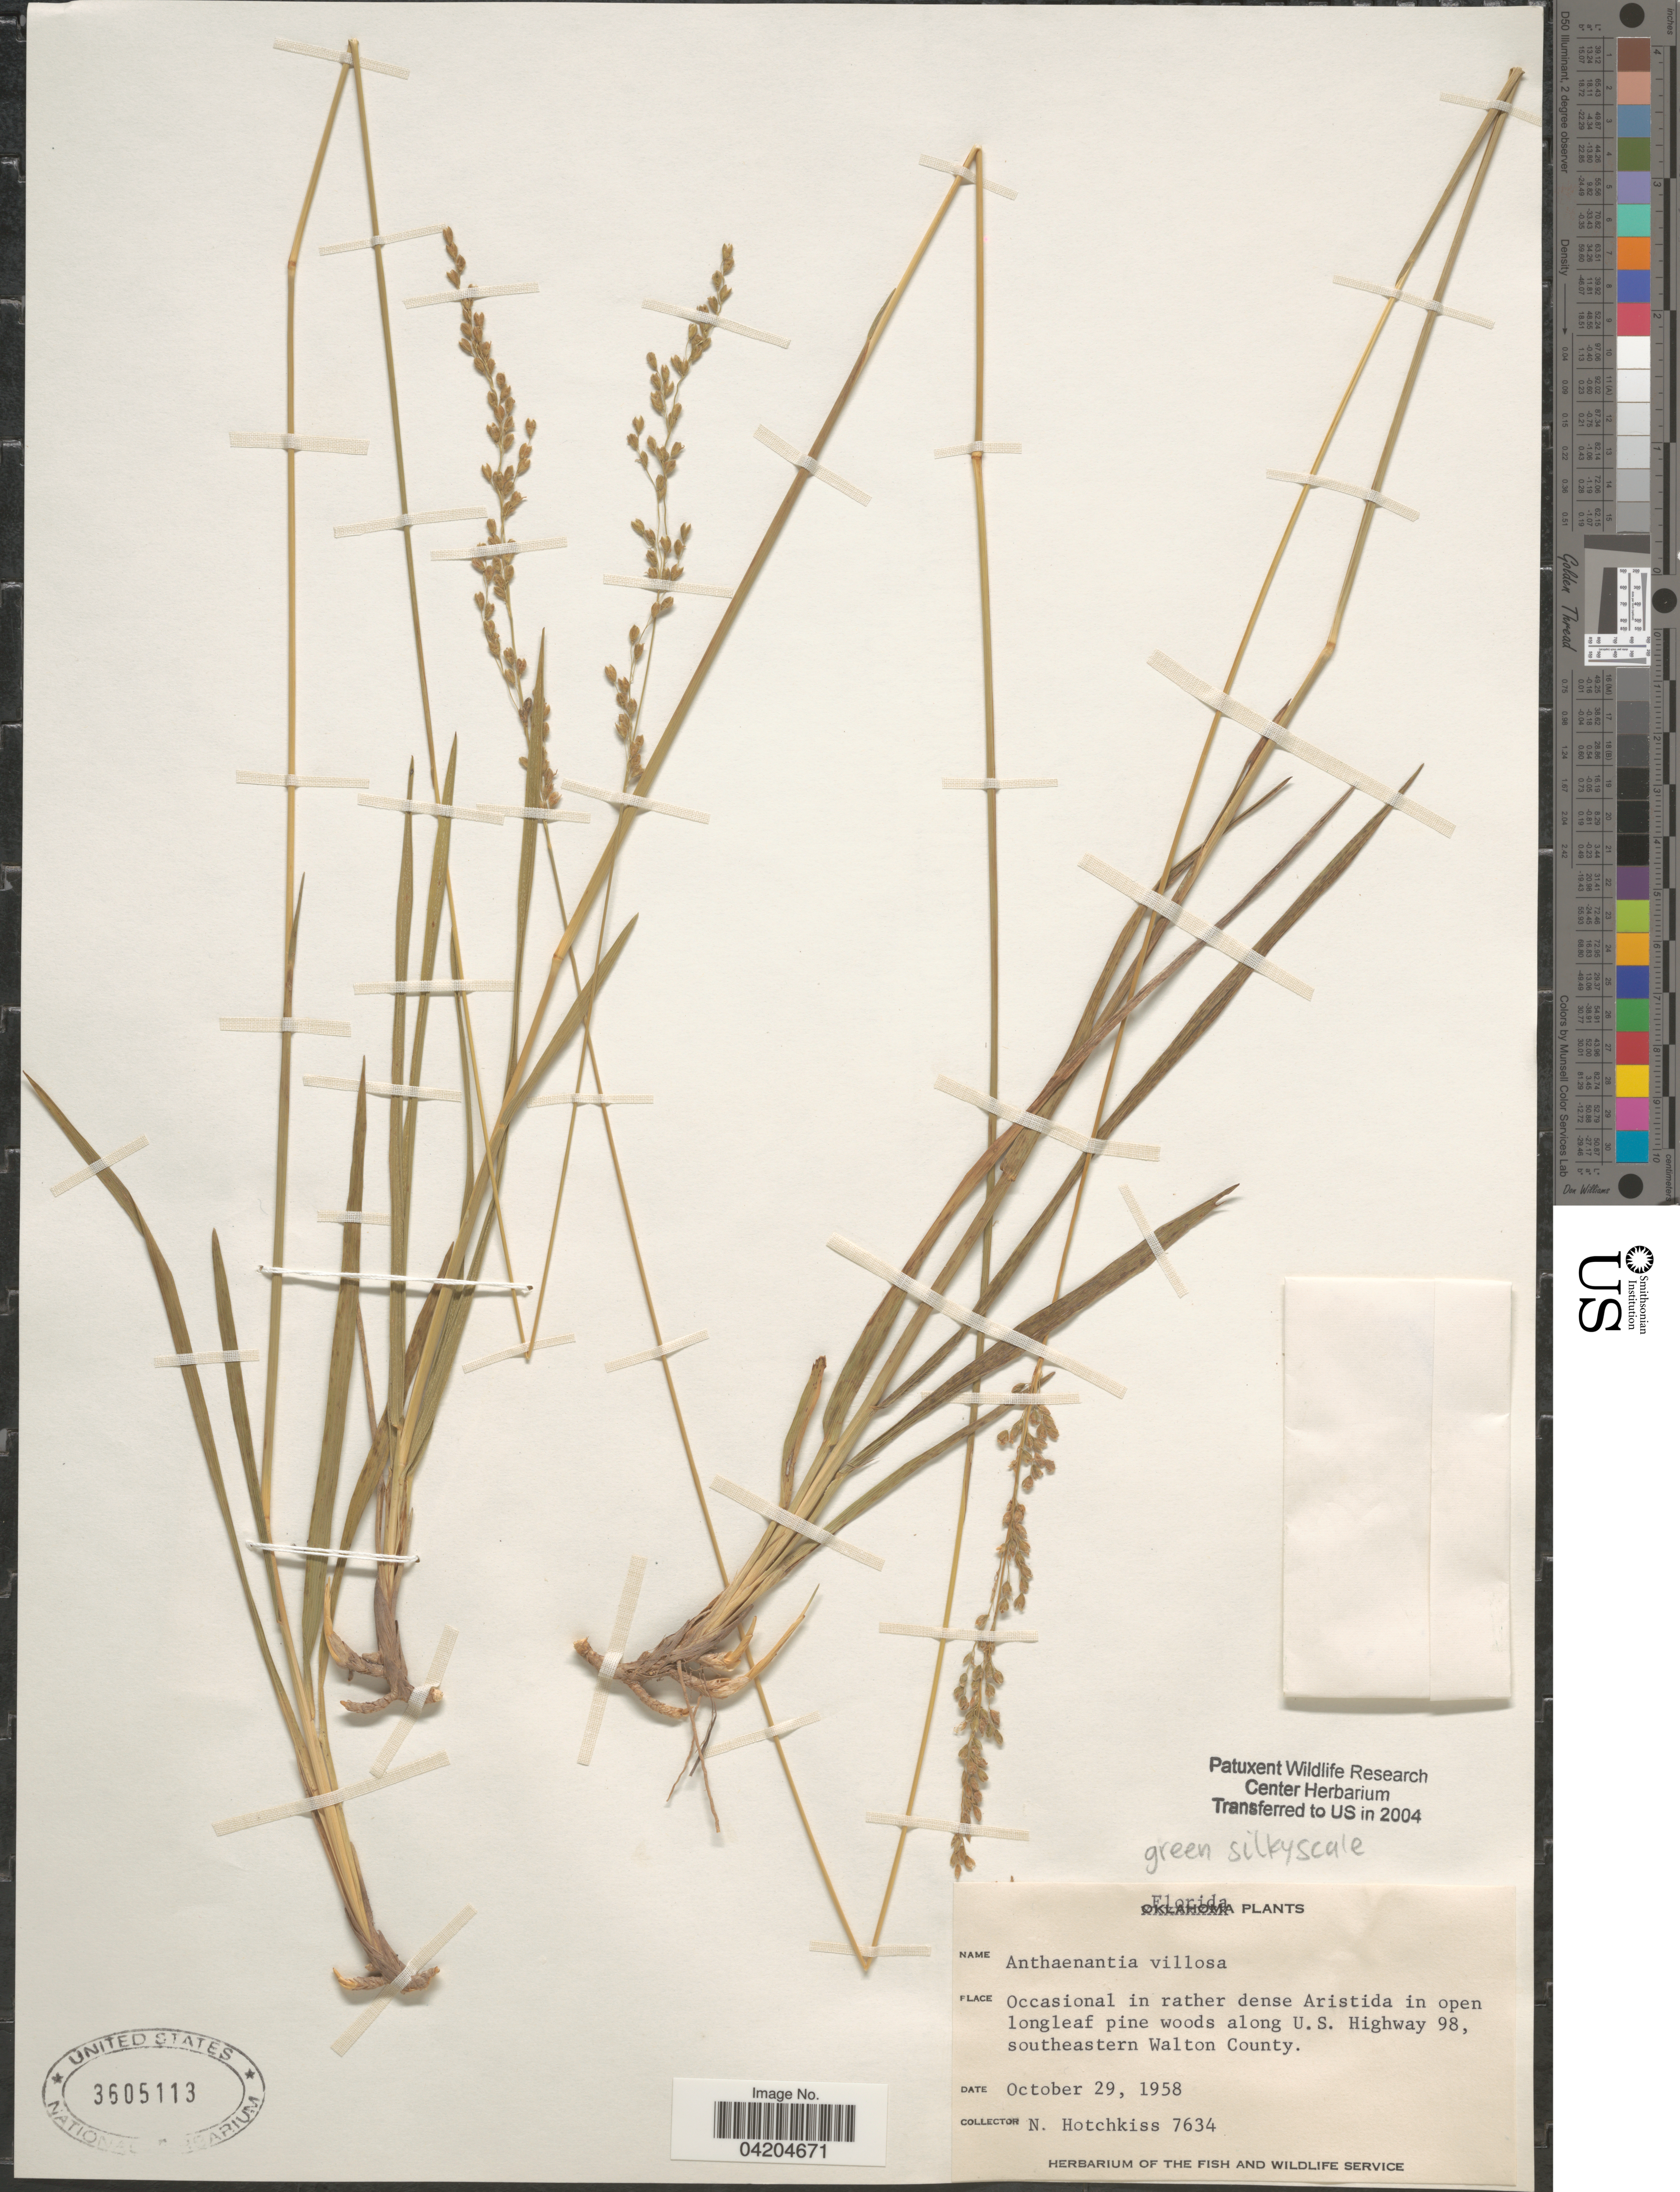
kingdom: Plantae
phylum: Tracheophyta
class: Liliopsida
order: Poales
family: Poaceae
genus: Anthaenantia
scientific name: Anthaenantia villosa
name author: (Michx.) P. Beauv.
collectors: N. Hotchkiss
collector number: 7634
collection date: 1958-10-29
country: United States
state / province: Florida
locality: Along U.S. Highway 98, southeastern Walton County.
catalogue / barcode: US 3605113